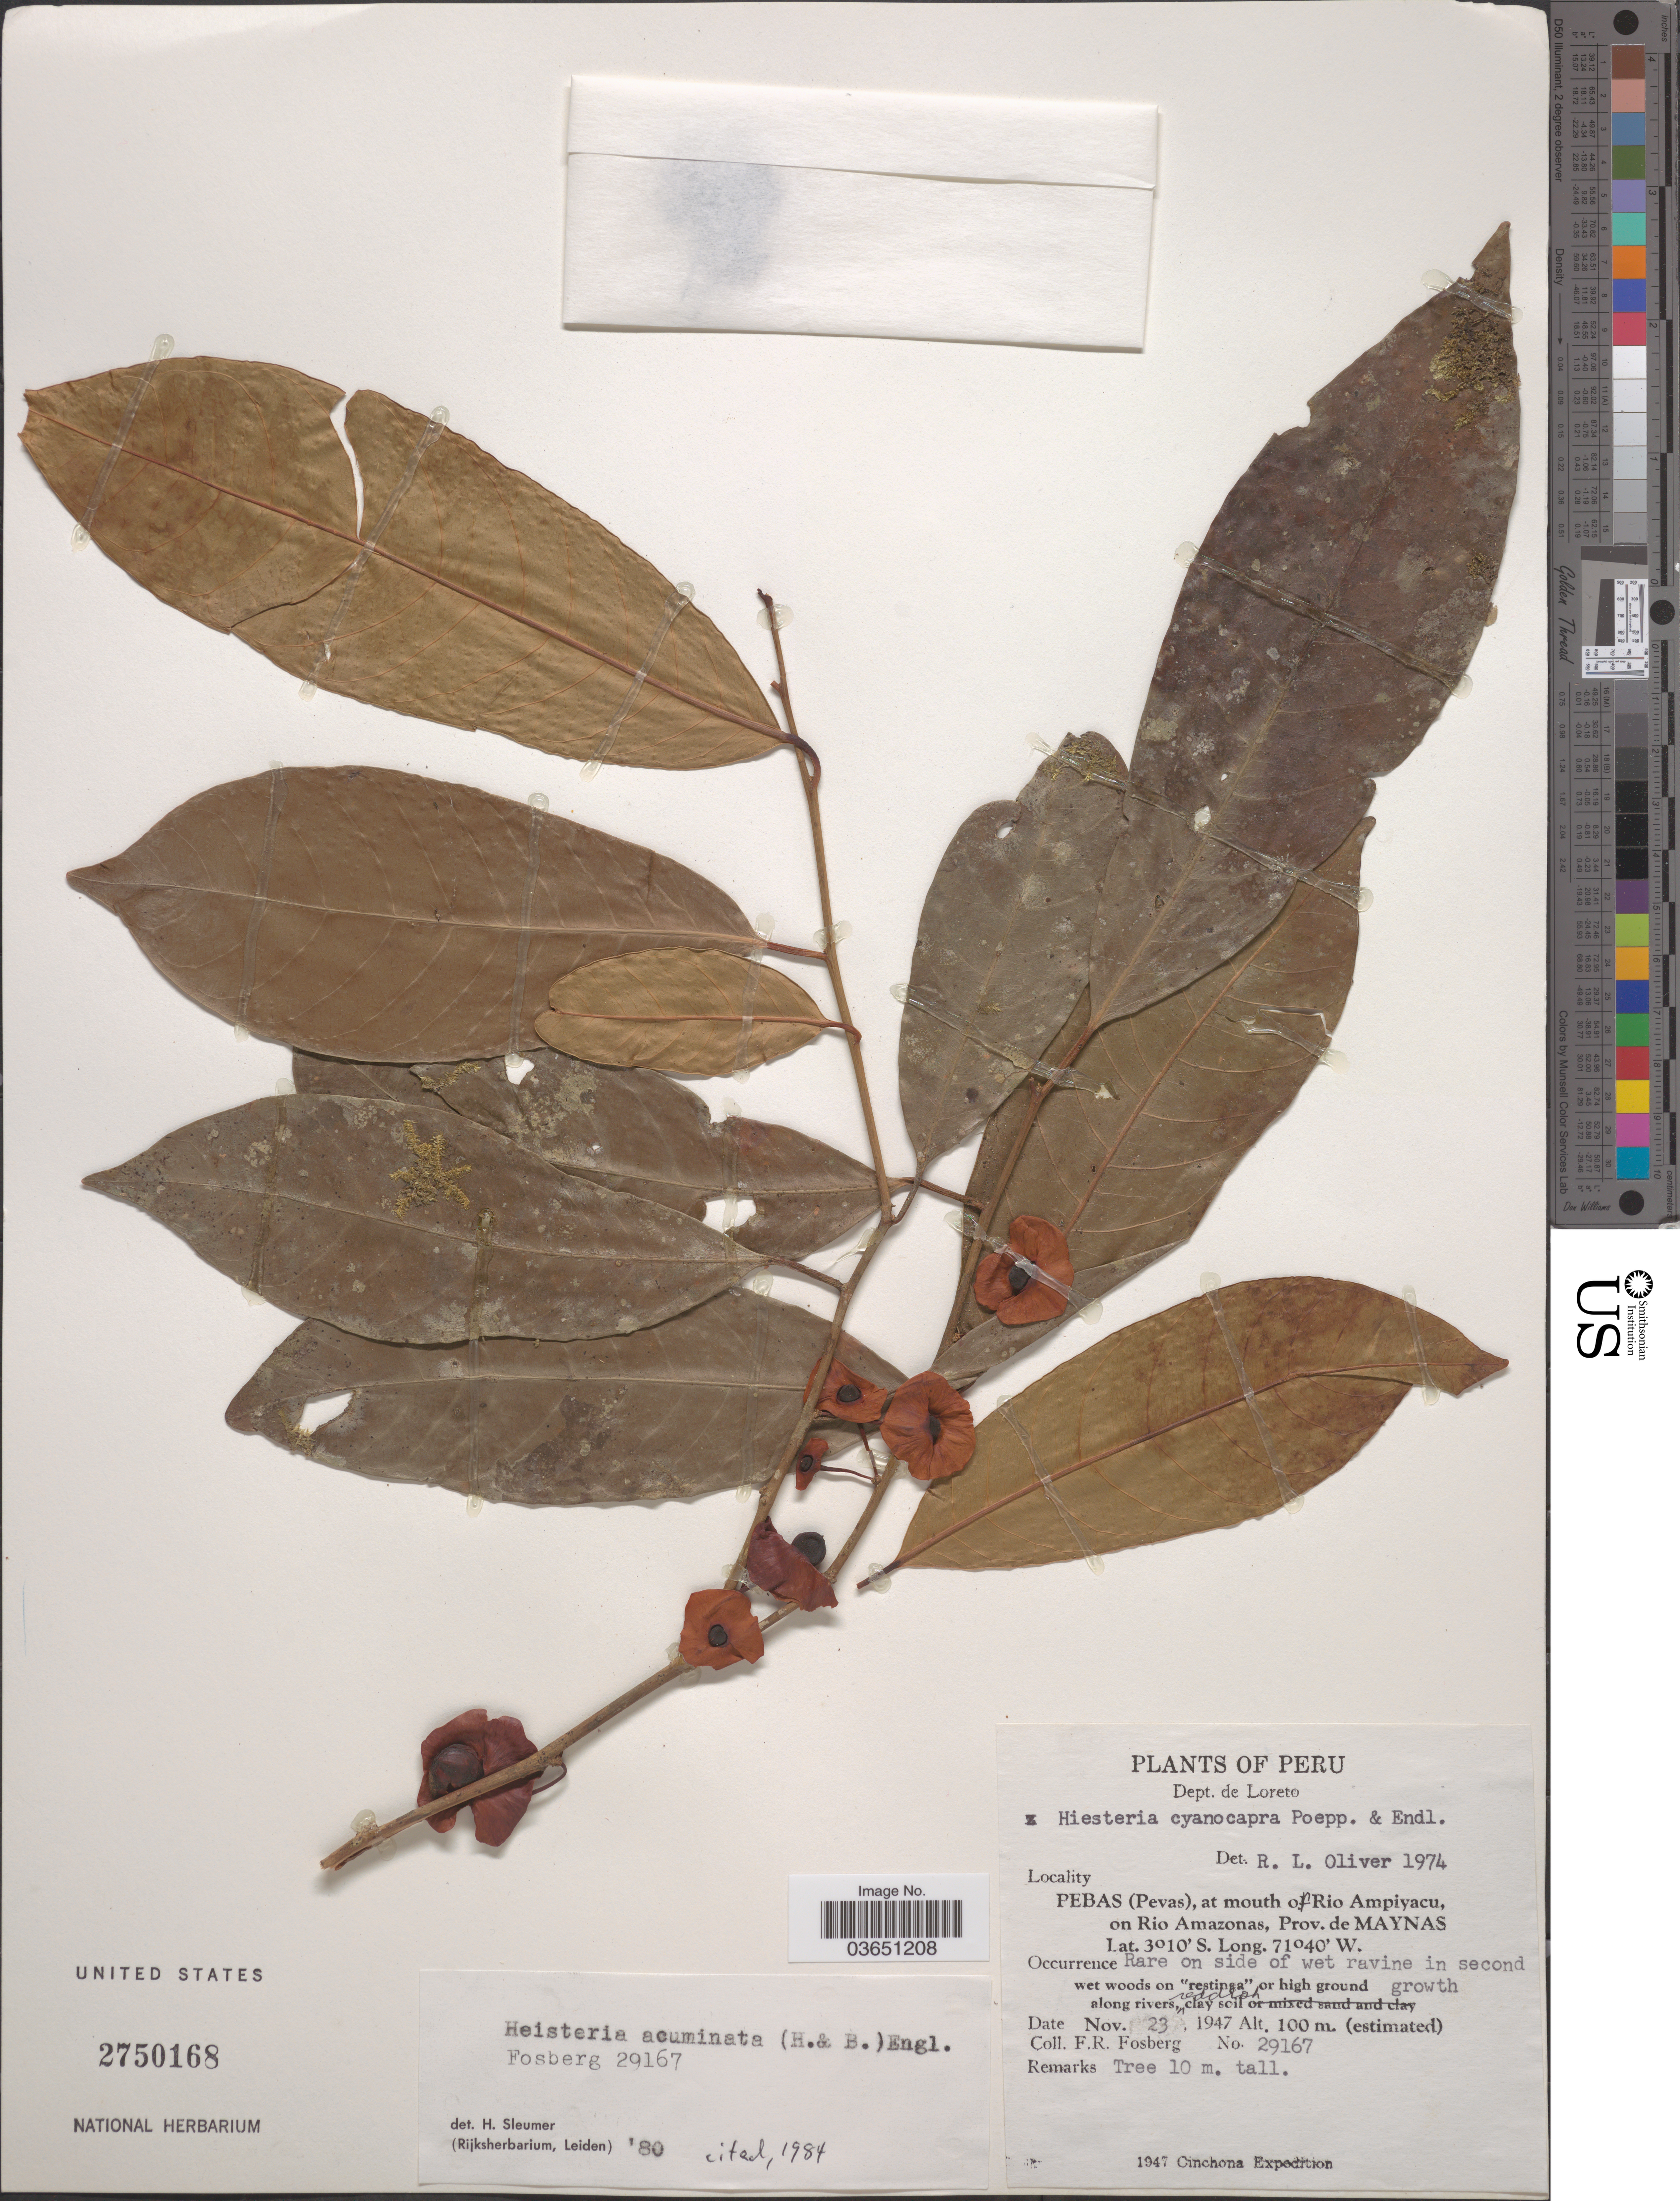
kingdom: Plantae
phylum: Tracheophyta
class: Magnoliopsida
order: Santalales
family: Erythropalaceae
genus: Heisteria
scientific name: Heisteria acuminata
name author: (Humb. & Bonpl.) Engl.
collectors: F. R. Fosberg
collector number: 29167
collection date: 1947-11-23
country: Peru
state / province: Loreto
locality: Dept. de Loreto. Pebas (Pevas), at mouth of Rio Ampiyacu on Rio Amazonas, Prov. de Maynas.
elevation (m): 100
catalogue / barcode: US 2750168